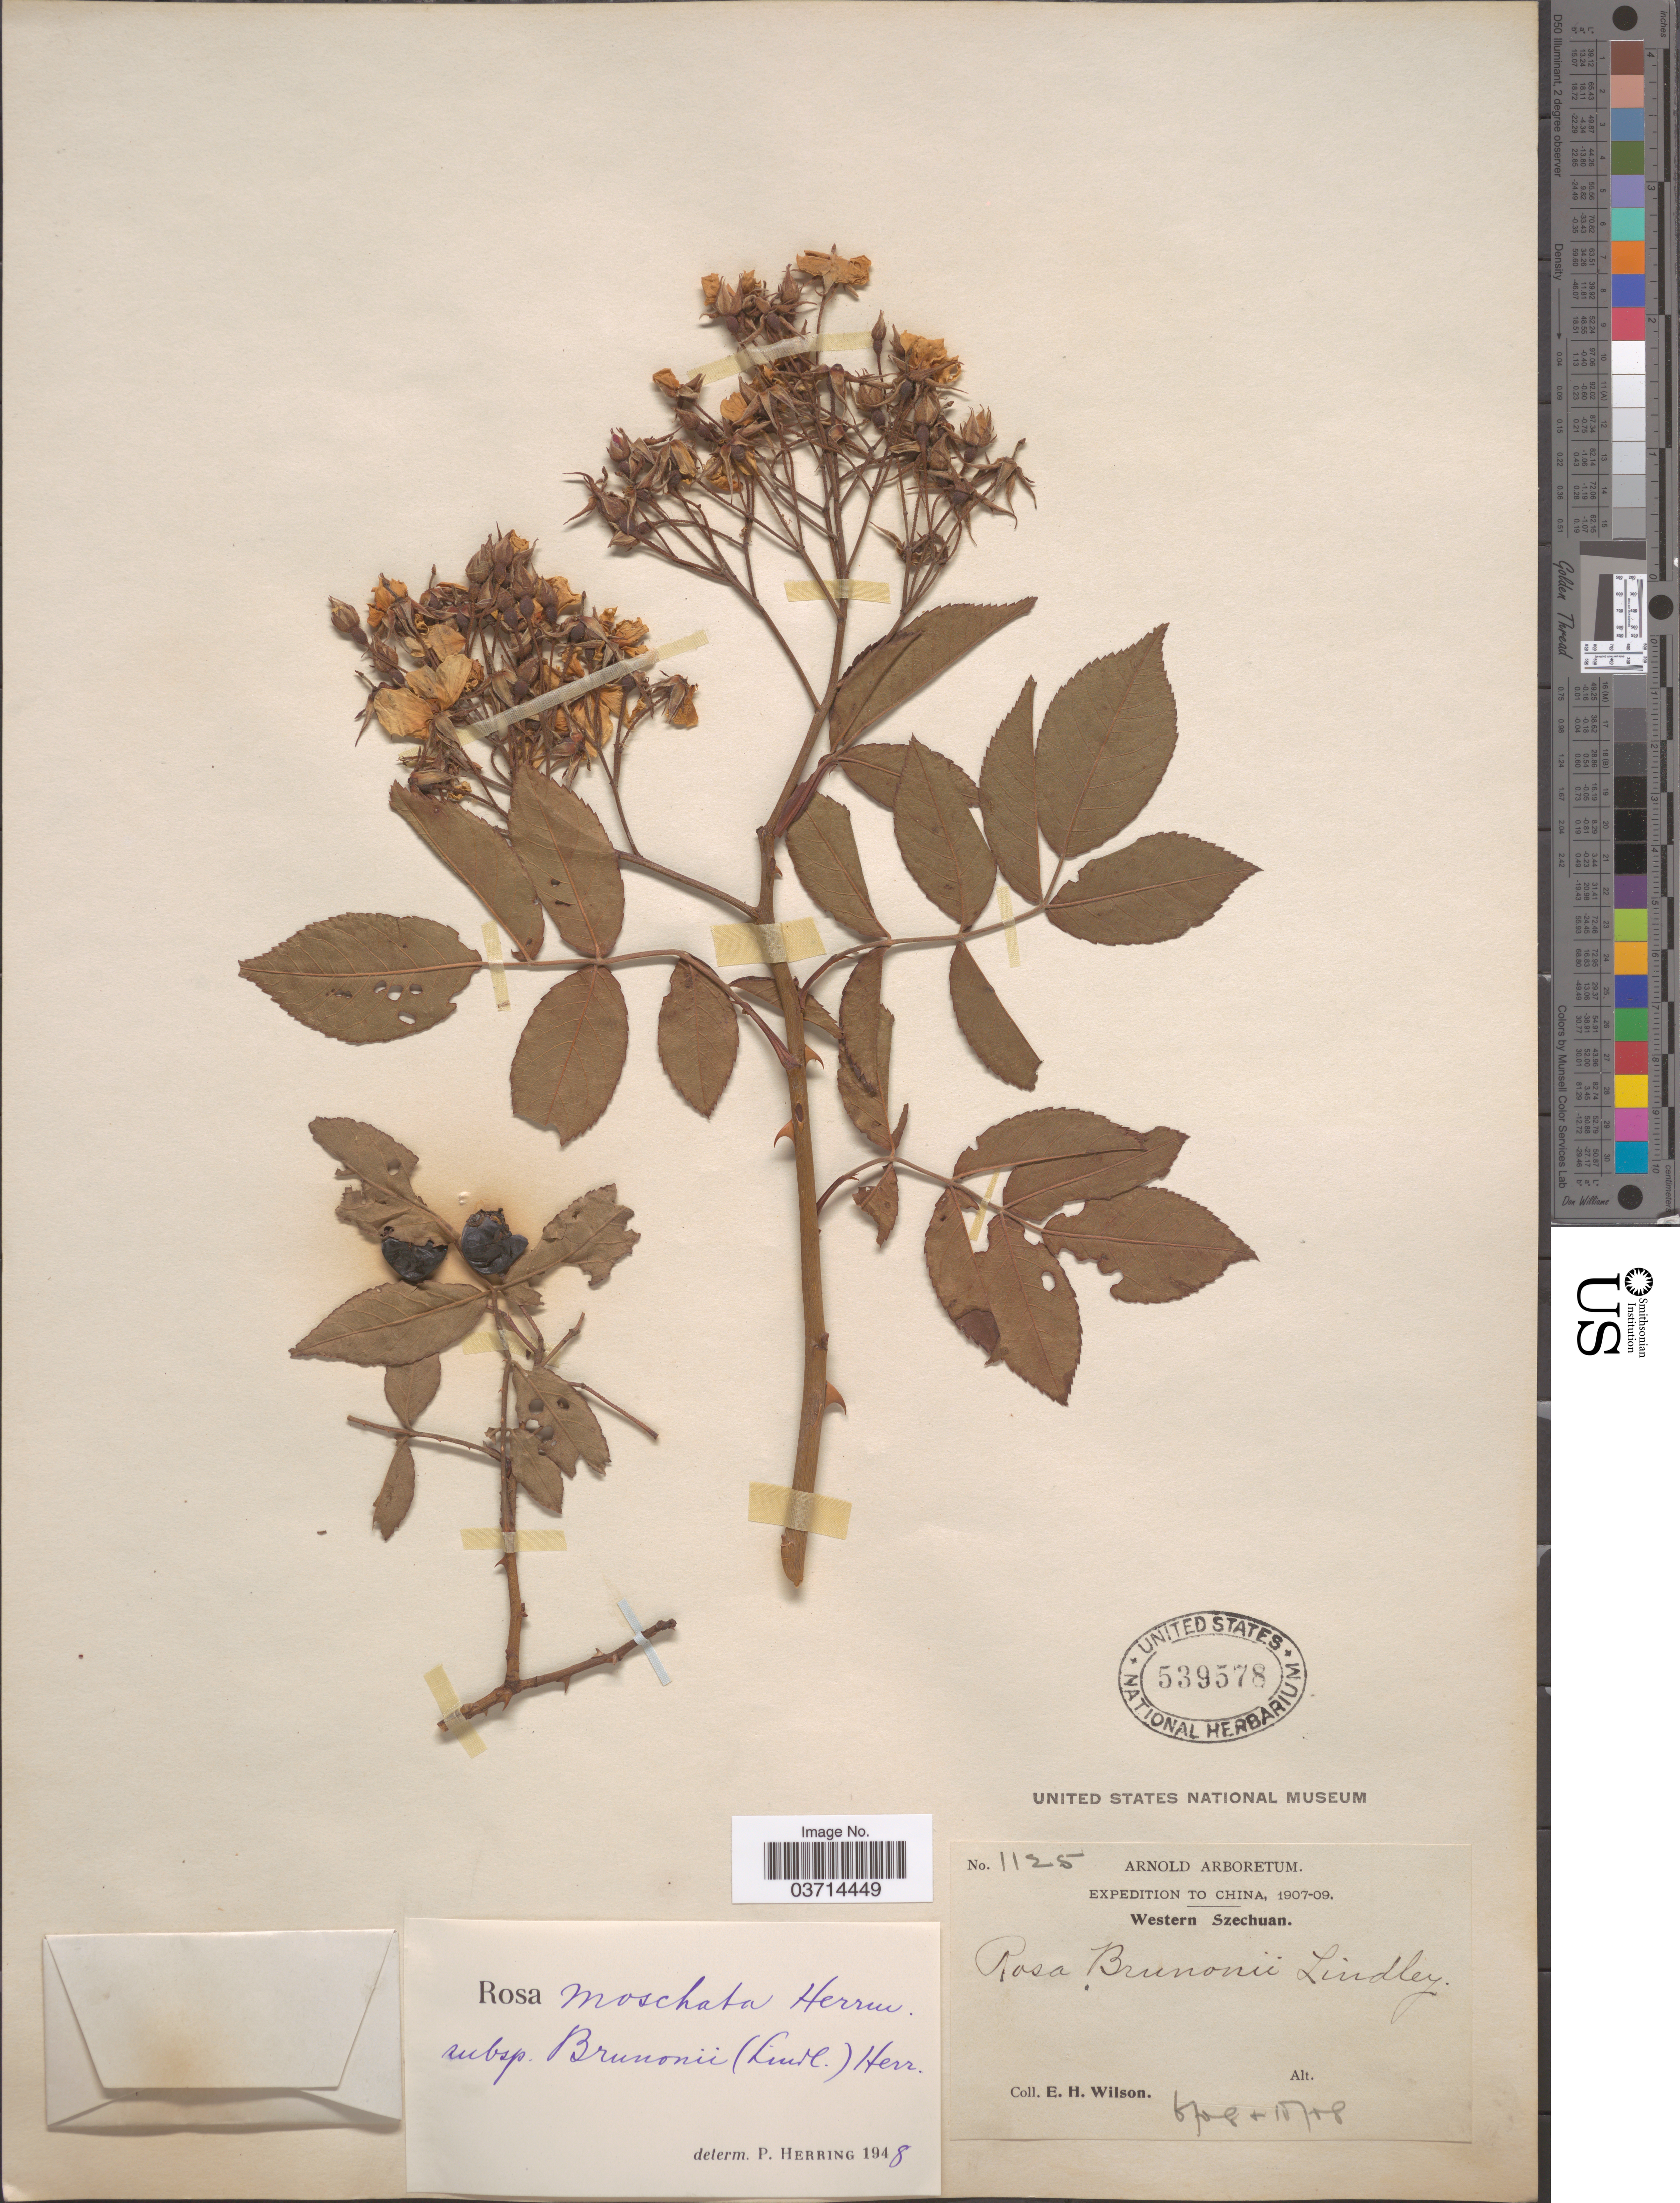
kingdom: Plantae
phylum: Tracheophyta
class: Magnoliopsida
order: Rosales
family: Rosaceae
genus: Rosa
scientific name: Rosa brunonii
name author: Lindl.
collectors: E. Wilson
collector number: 1125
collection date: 1908-06/1908-10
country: China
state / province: Sichuan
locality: Western Szechuan.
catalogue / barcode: US 539578